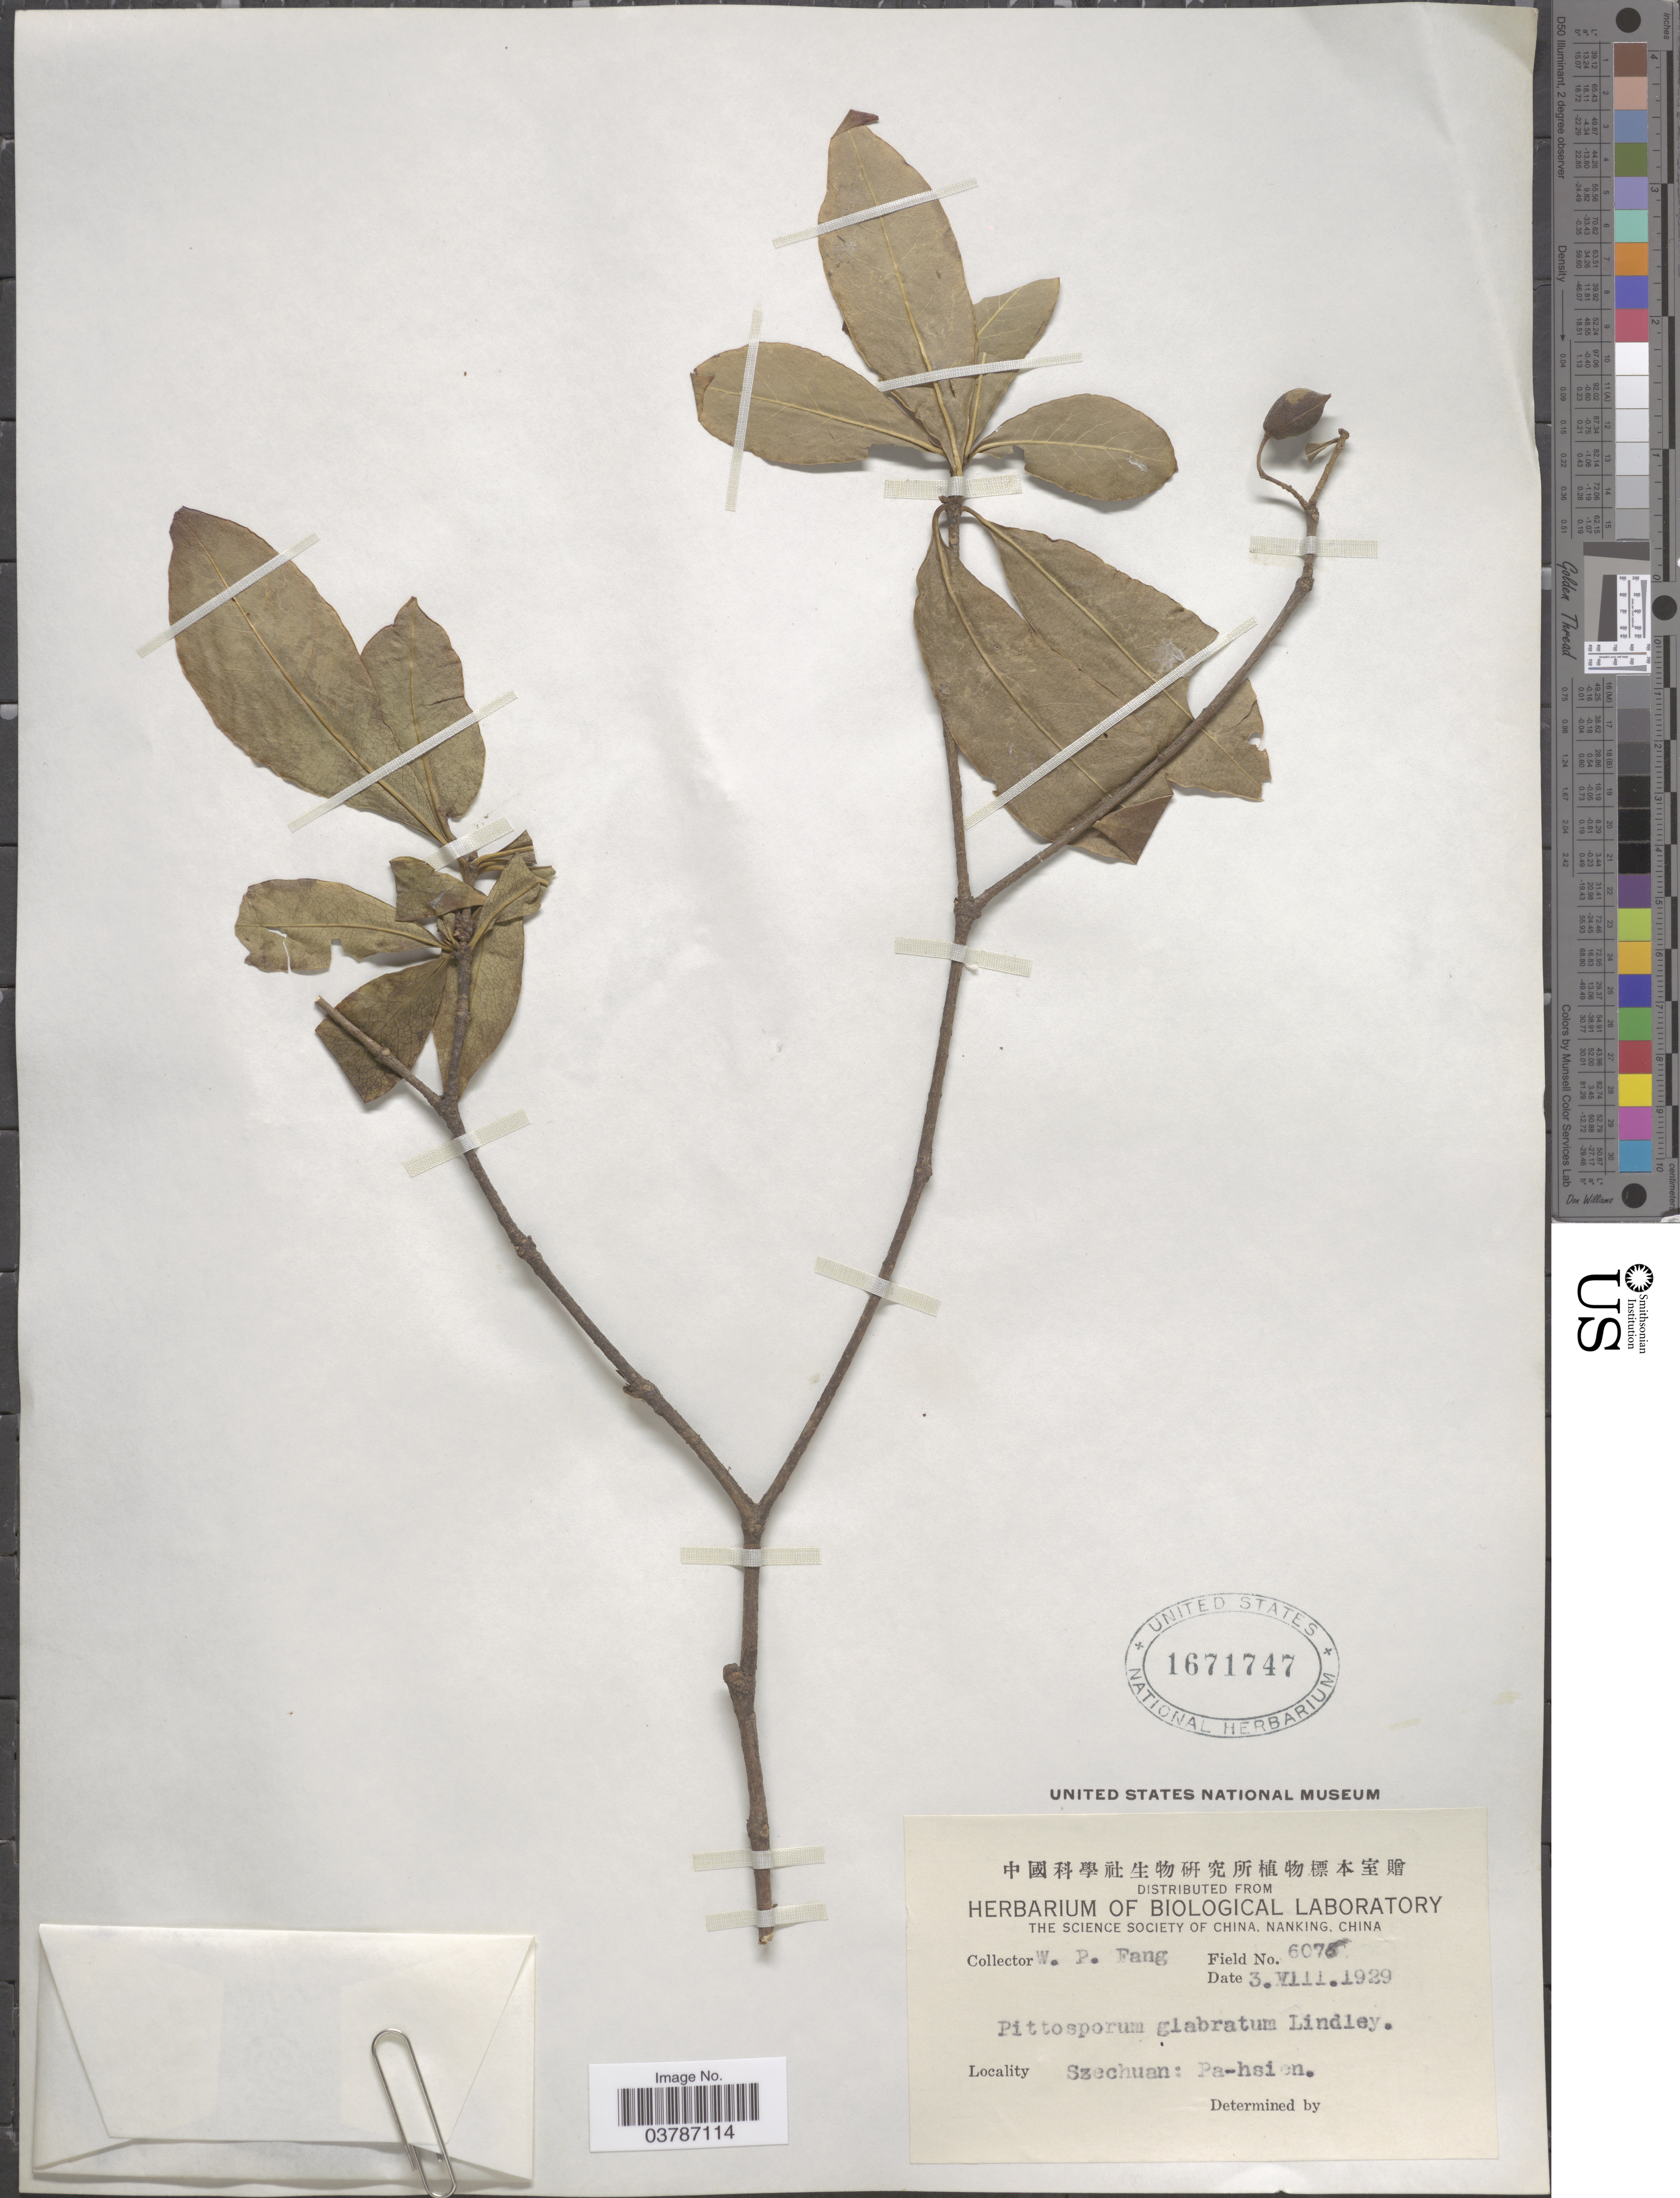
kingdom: Plantae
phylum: Tracheophyta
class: Magnoliopsida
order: Apiales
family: Pittosporaceae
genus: Pittosporum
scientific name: Pittosporum glabratum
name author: Lindl.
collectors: W. P. Fang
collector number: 607!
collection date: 1929-08-03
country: China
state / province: Sichuan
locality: Szechuan: Pa-hsien.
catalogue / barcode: US 1671747